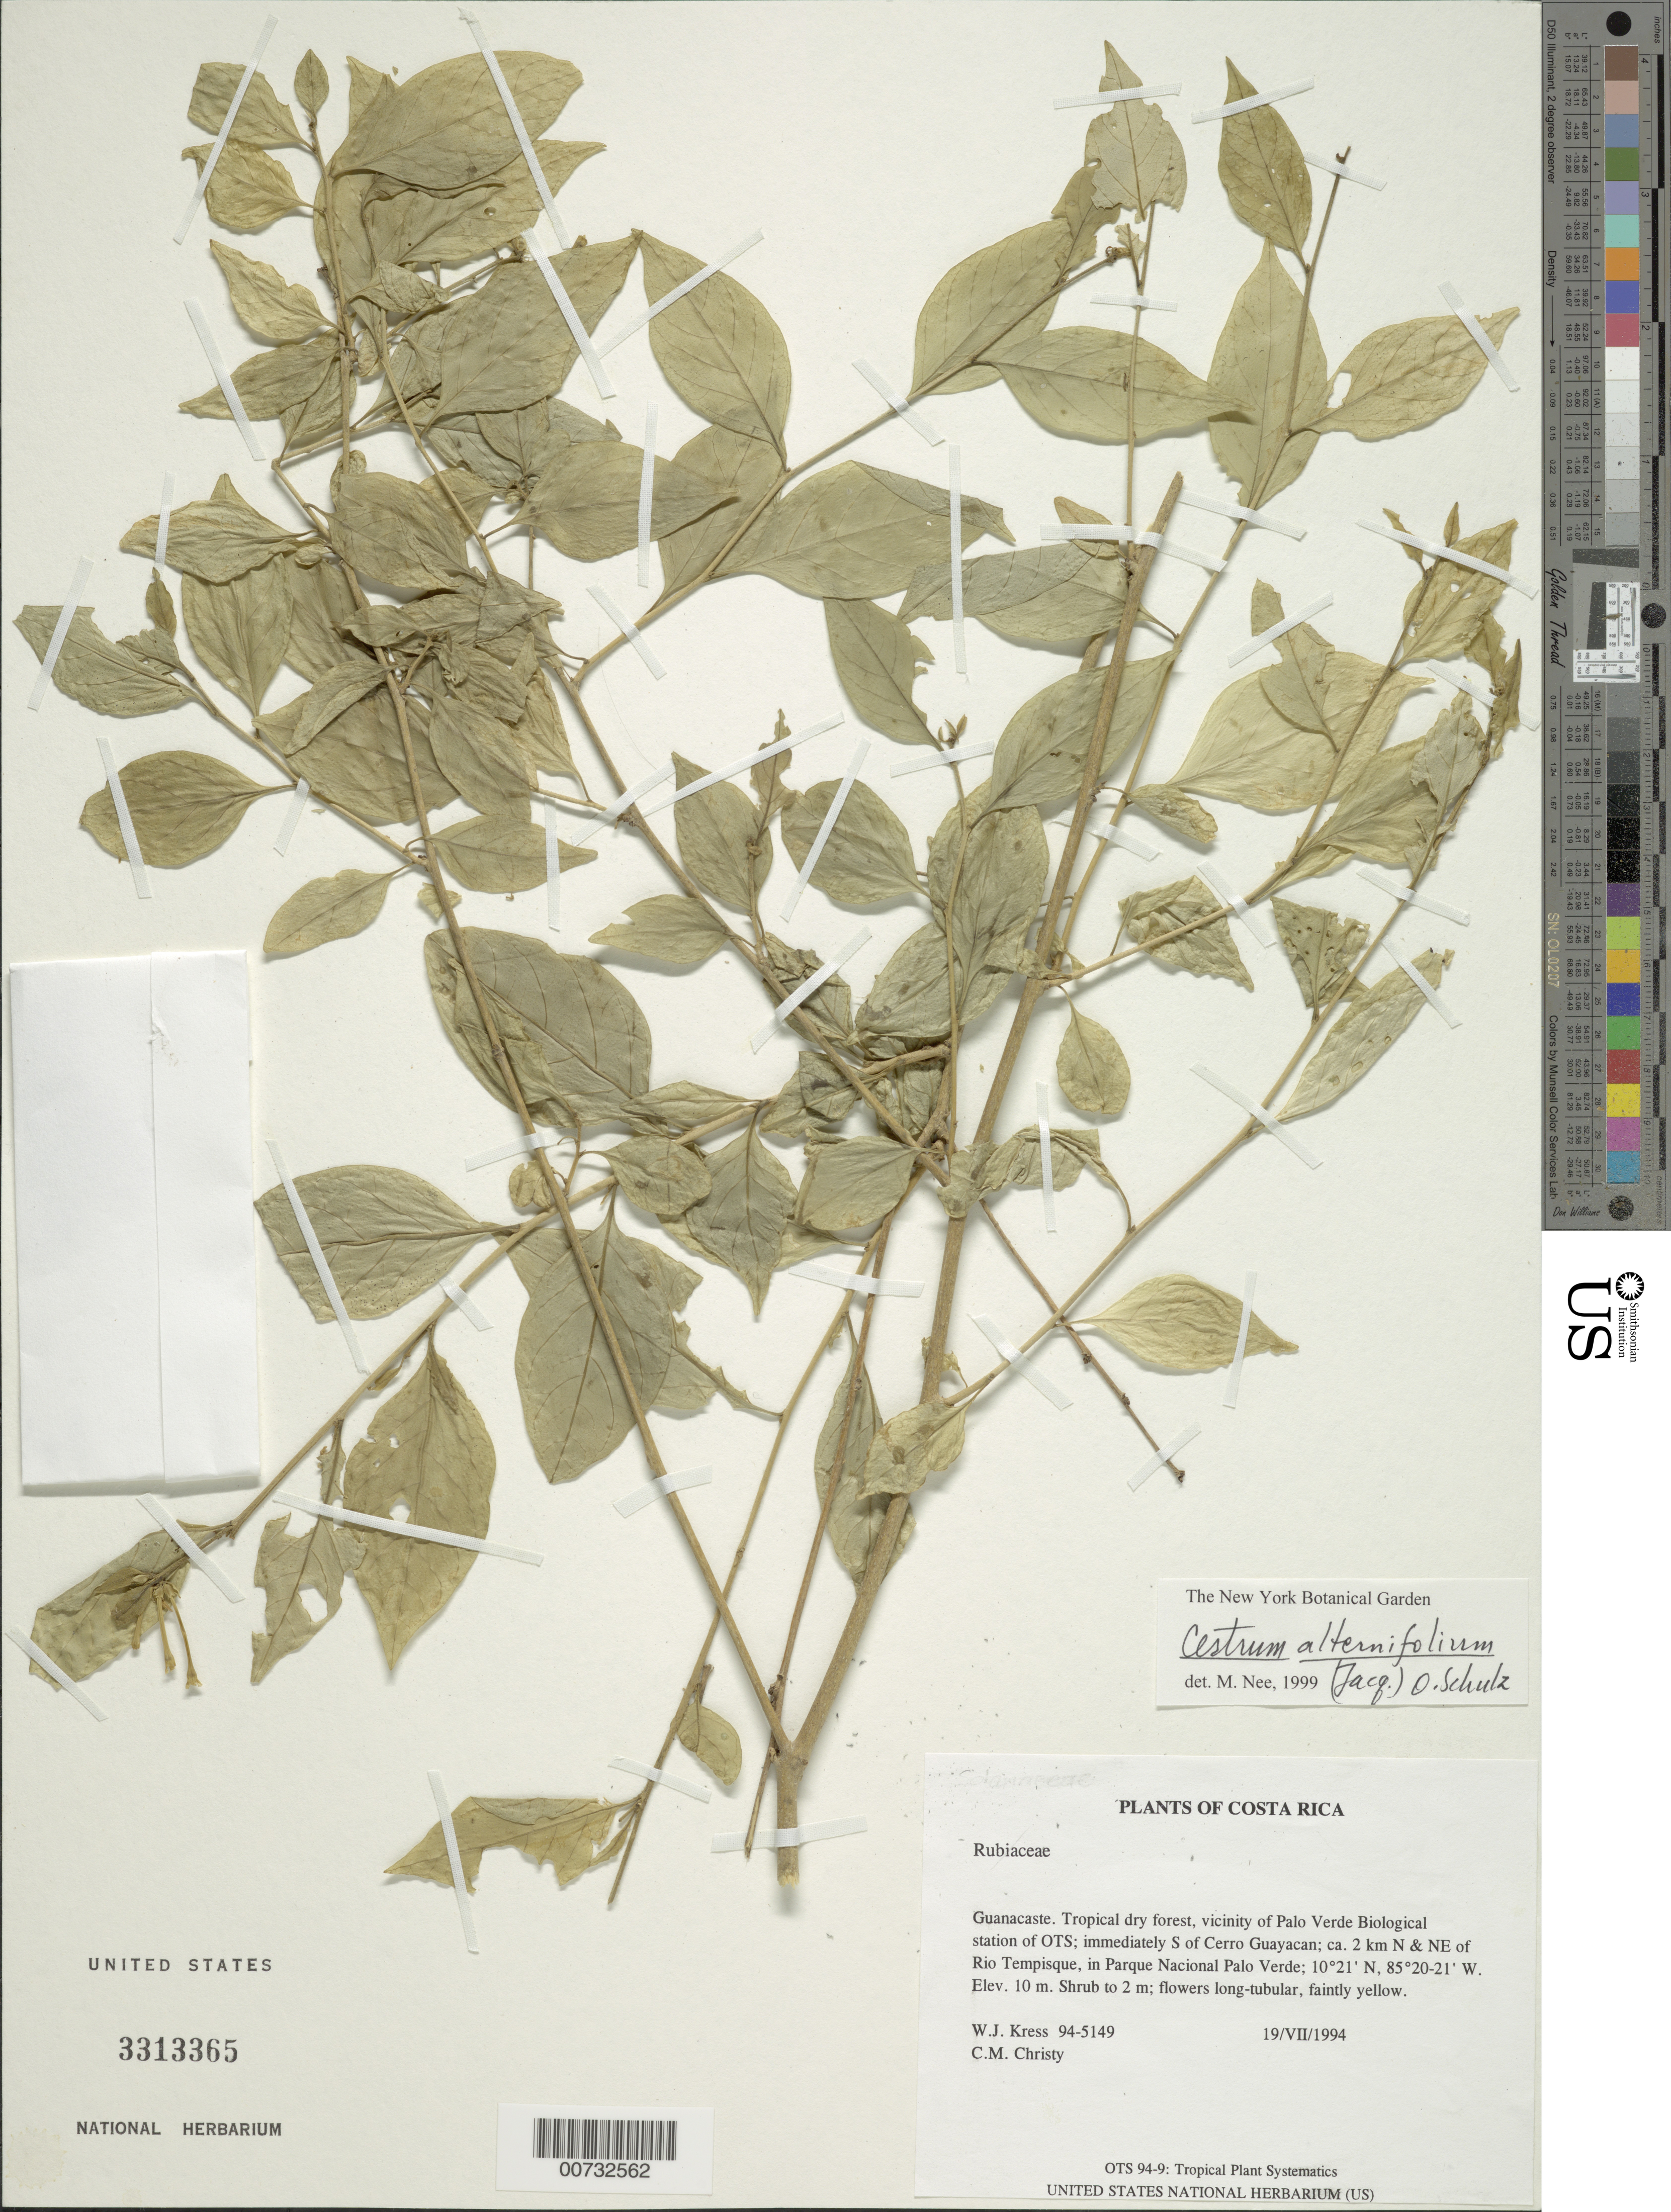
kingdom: Plantae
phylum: Tracheophyta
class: Magnoliopsida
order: Solanales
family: Solanaceae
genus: Cestrum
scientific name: Cestrum alternifolium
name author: (Jacq.) O.E. Schulz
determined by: Nee, Michael H.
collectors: W. J. Kress & C. M. Christy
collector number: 94-5149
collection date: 1994-07-19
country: Costa Rica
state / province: Guanacaste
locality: Tropical dry forest, vicinity of Palo Verde Biological station of OTS; immediately S of Cerro Guayacan; ca. 2 km N & NE of Rio Tempisque, in Parque Nacional Palo Verde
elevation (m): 10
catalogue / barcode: US 3313365